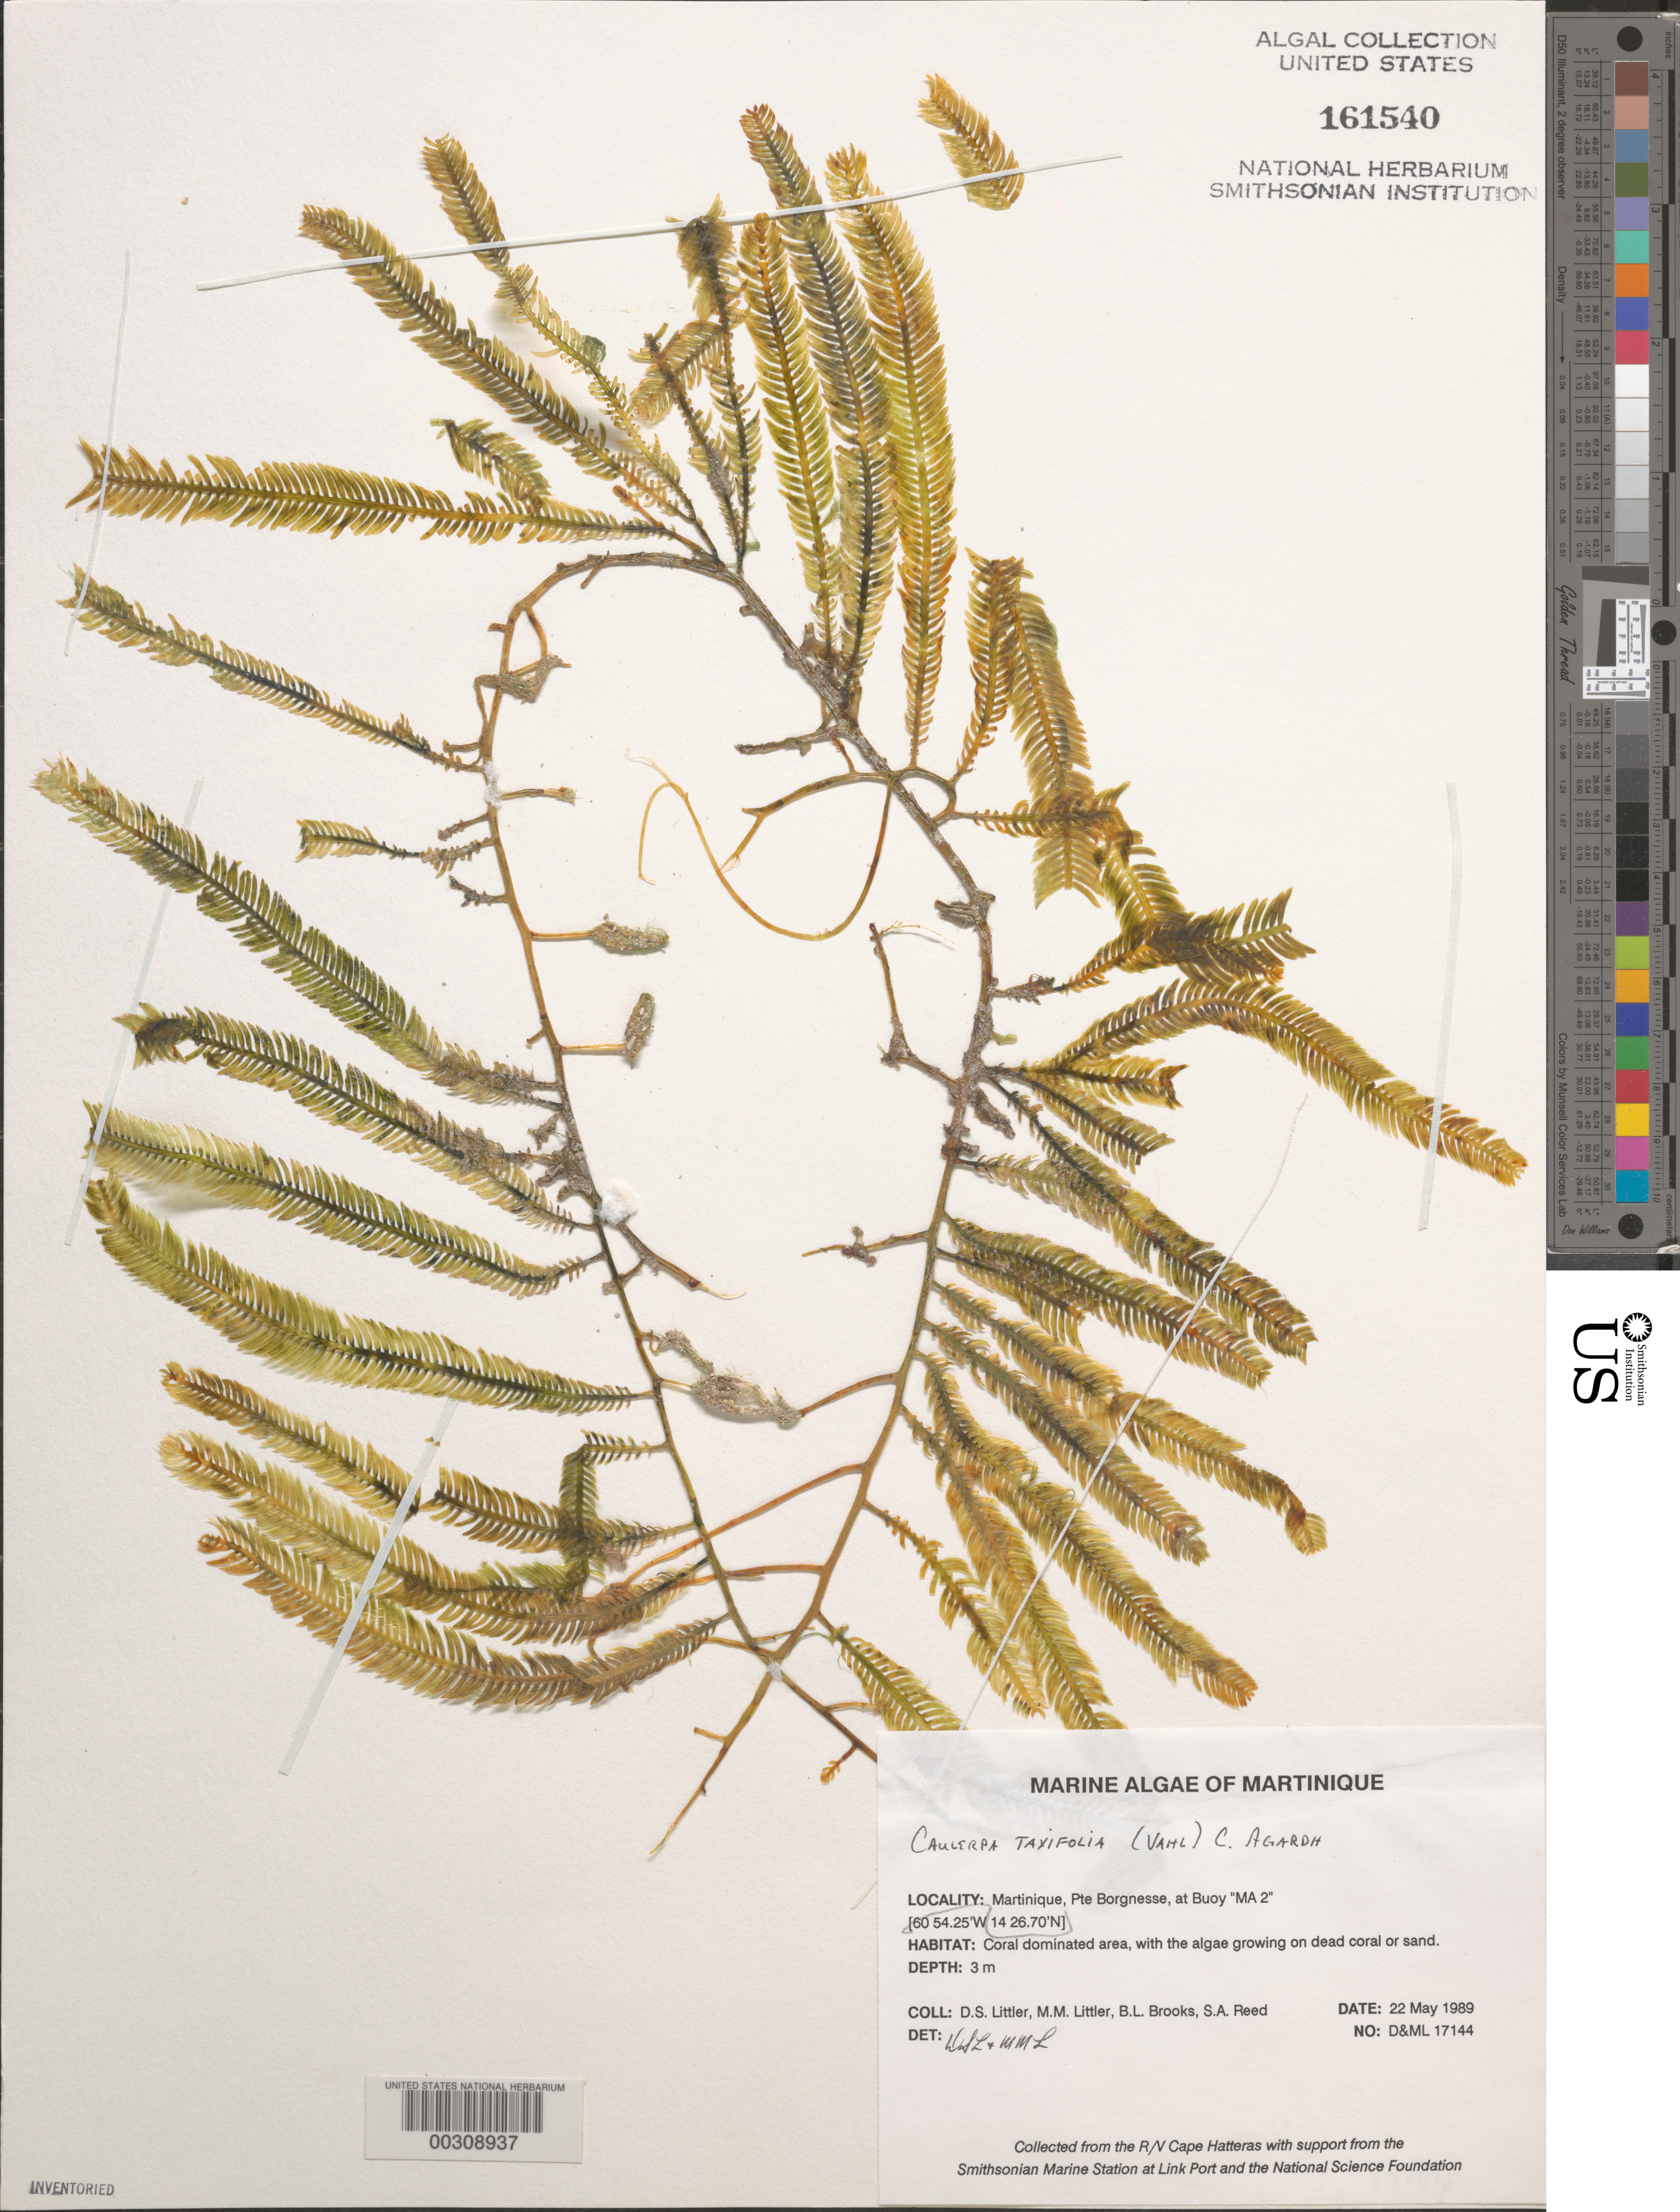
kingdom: Plantae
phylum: Chlorophyta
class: Ulvophyceae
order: Bryopsidales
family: Caulerpaceae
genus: Caulerpa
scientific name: Caulerpa taxifolia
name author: (M. Vahl) C. Agardh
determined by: Littler, D. S.; Littler, M. M.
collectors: D. S. Littler, M. M. Littler, B. Brooks & S. Reed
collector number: D&ML 17144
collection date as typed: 22 May 1989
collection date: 1989-05-22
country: Martinique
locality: Pointe Borgnesse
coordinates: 14 26.70 N, 60 54.25' W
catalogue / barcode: US 161540